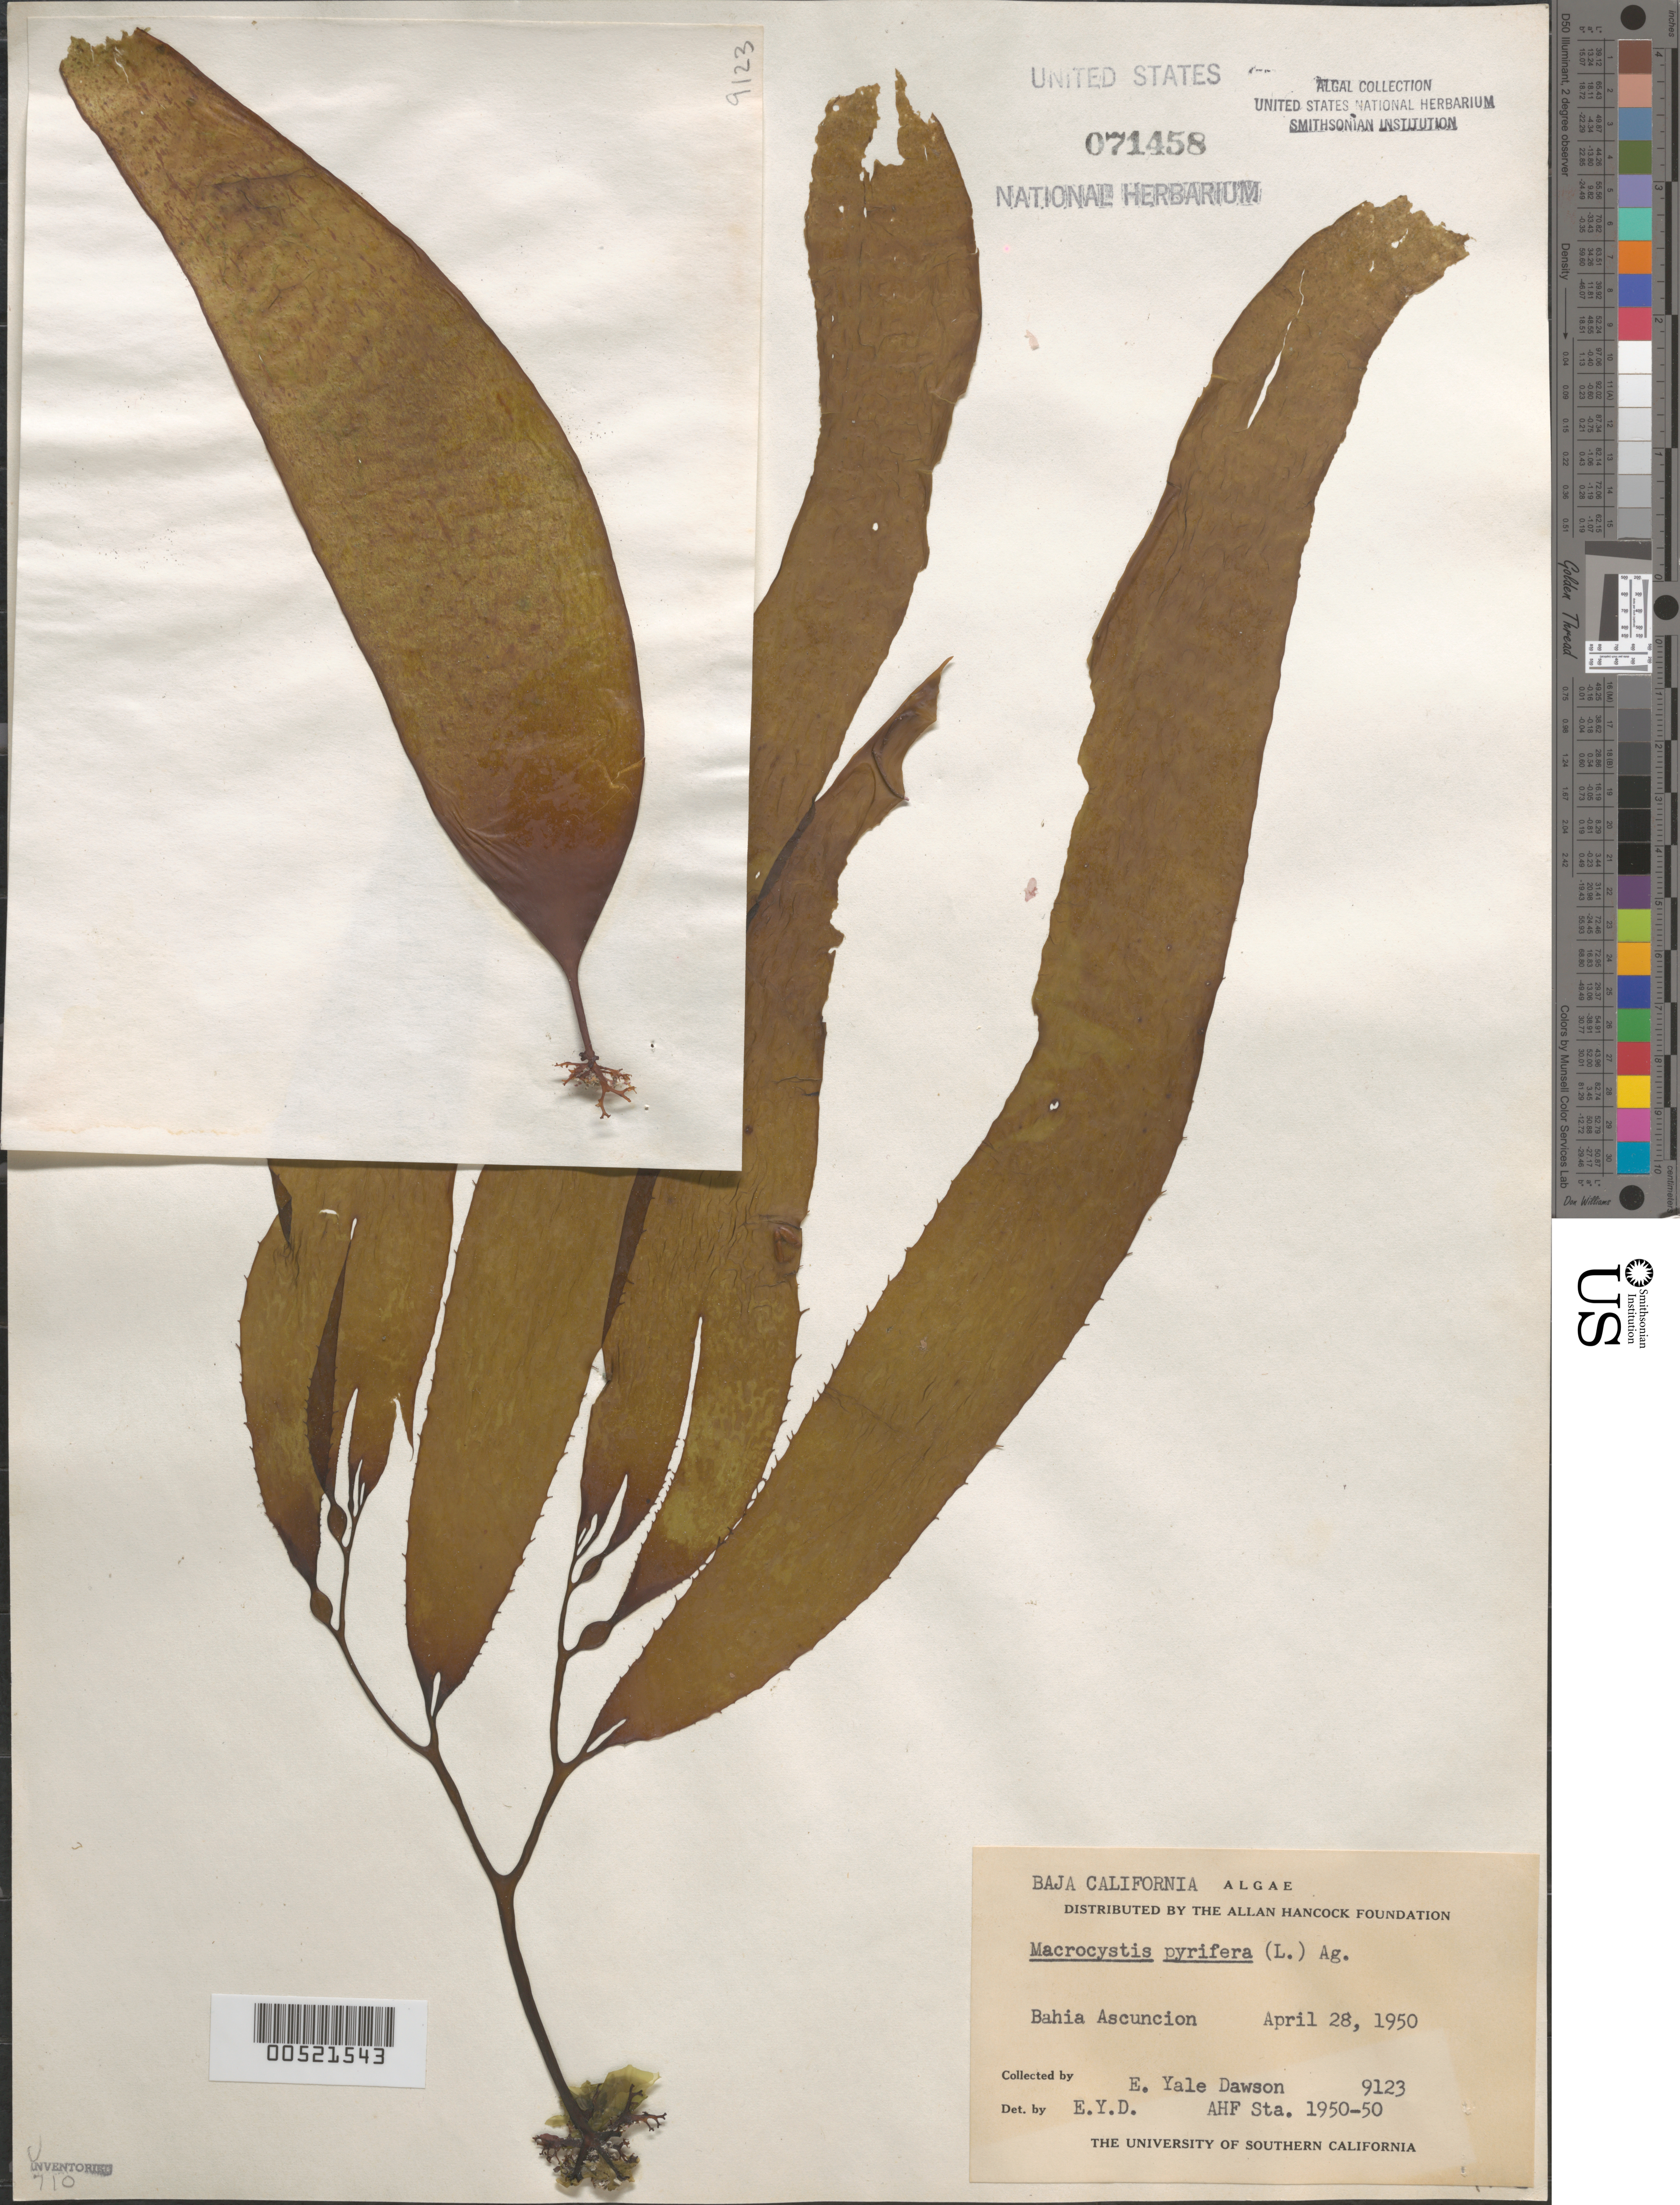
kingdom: Chromista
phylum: Ochrophyta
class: Phaeophyceae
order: Laminariales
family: Laminariaceae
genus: Macrocystis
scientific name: Macrocystis pyrifera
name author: (L.) C. Agardh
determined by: Dawson, E. Y.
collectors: E. Y. Dawson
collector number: EYD 9123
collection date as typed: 28 Apr 1950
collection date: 1950-04-28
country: Mexico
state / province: Baja California Sur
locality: Bahia Asuncion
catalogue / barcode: US 71458